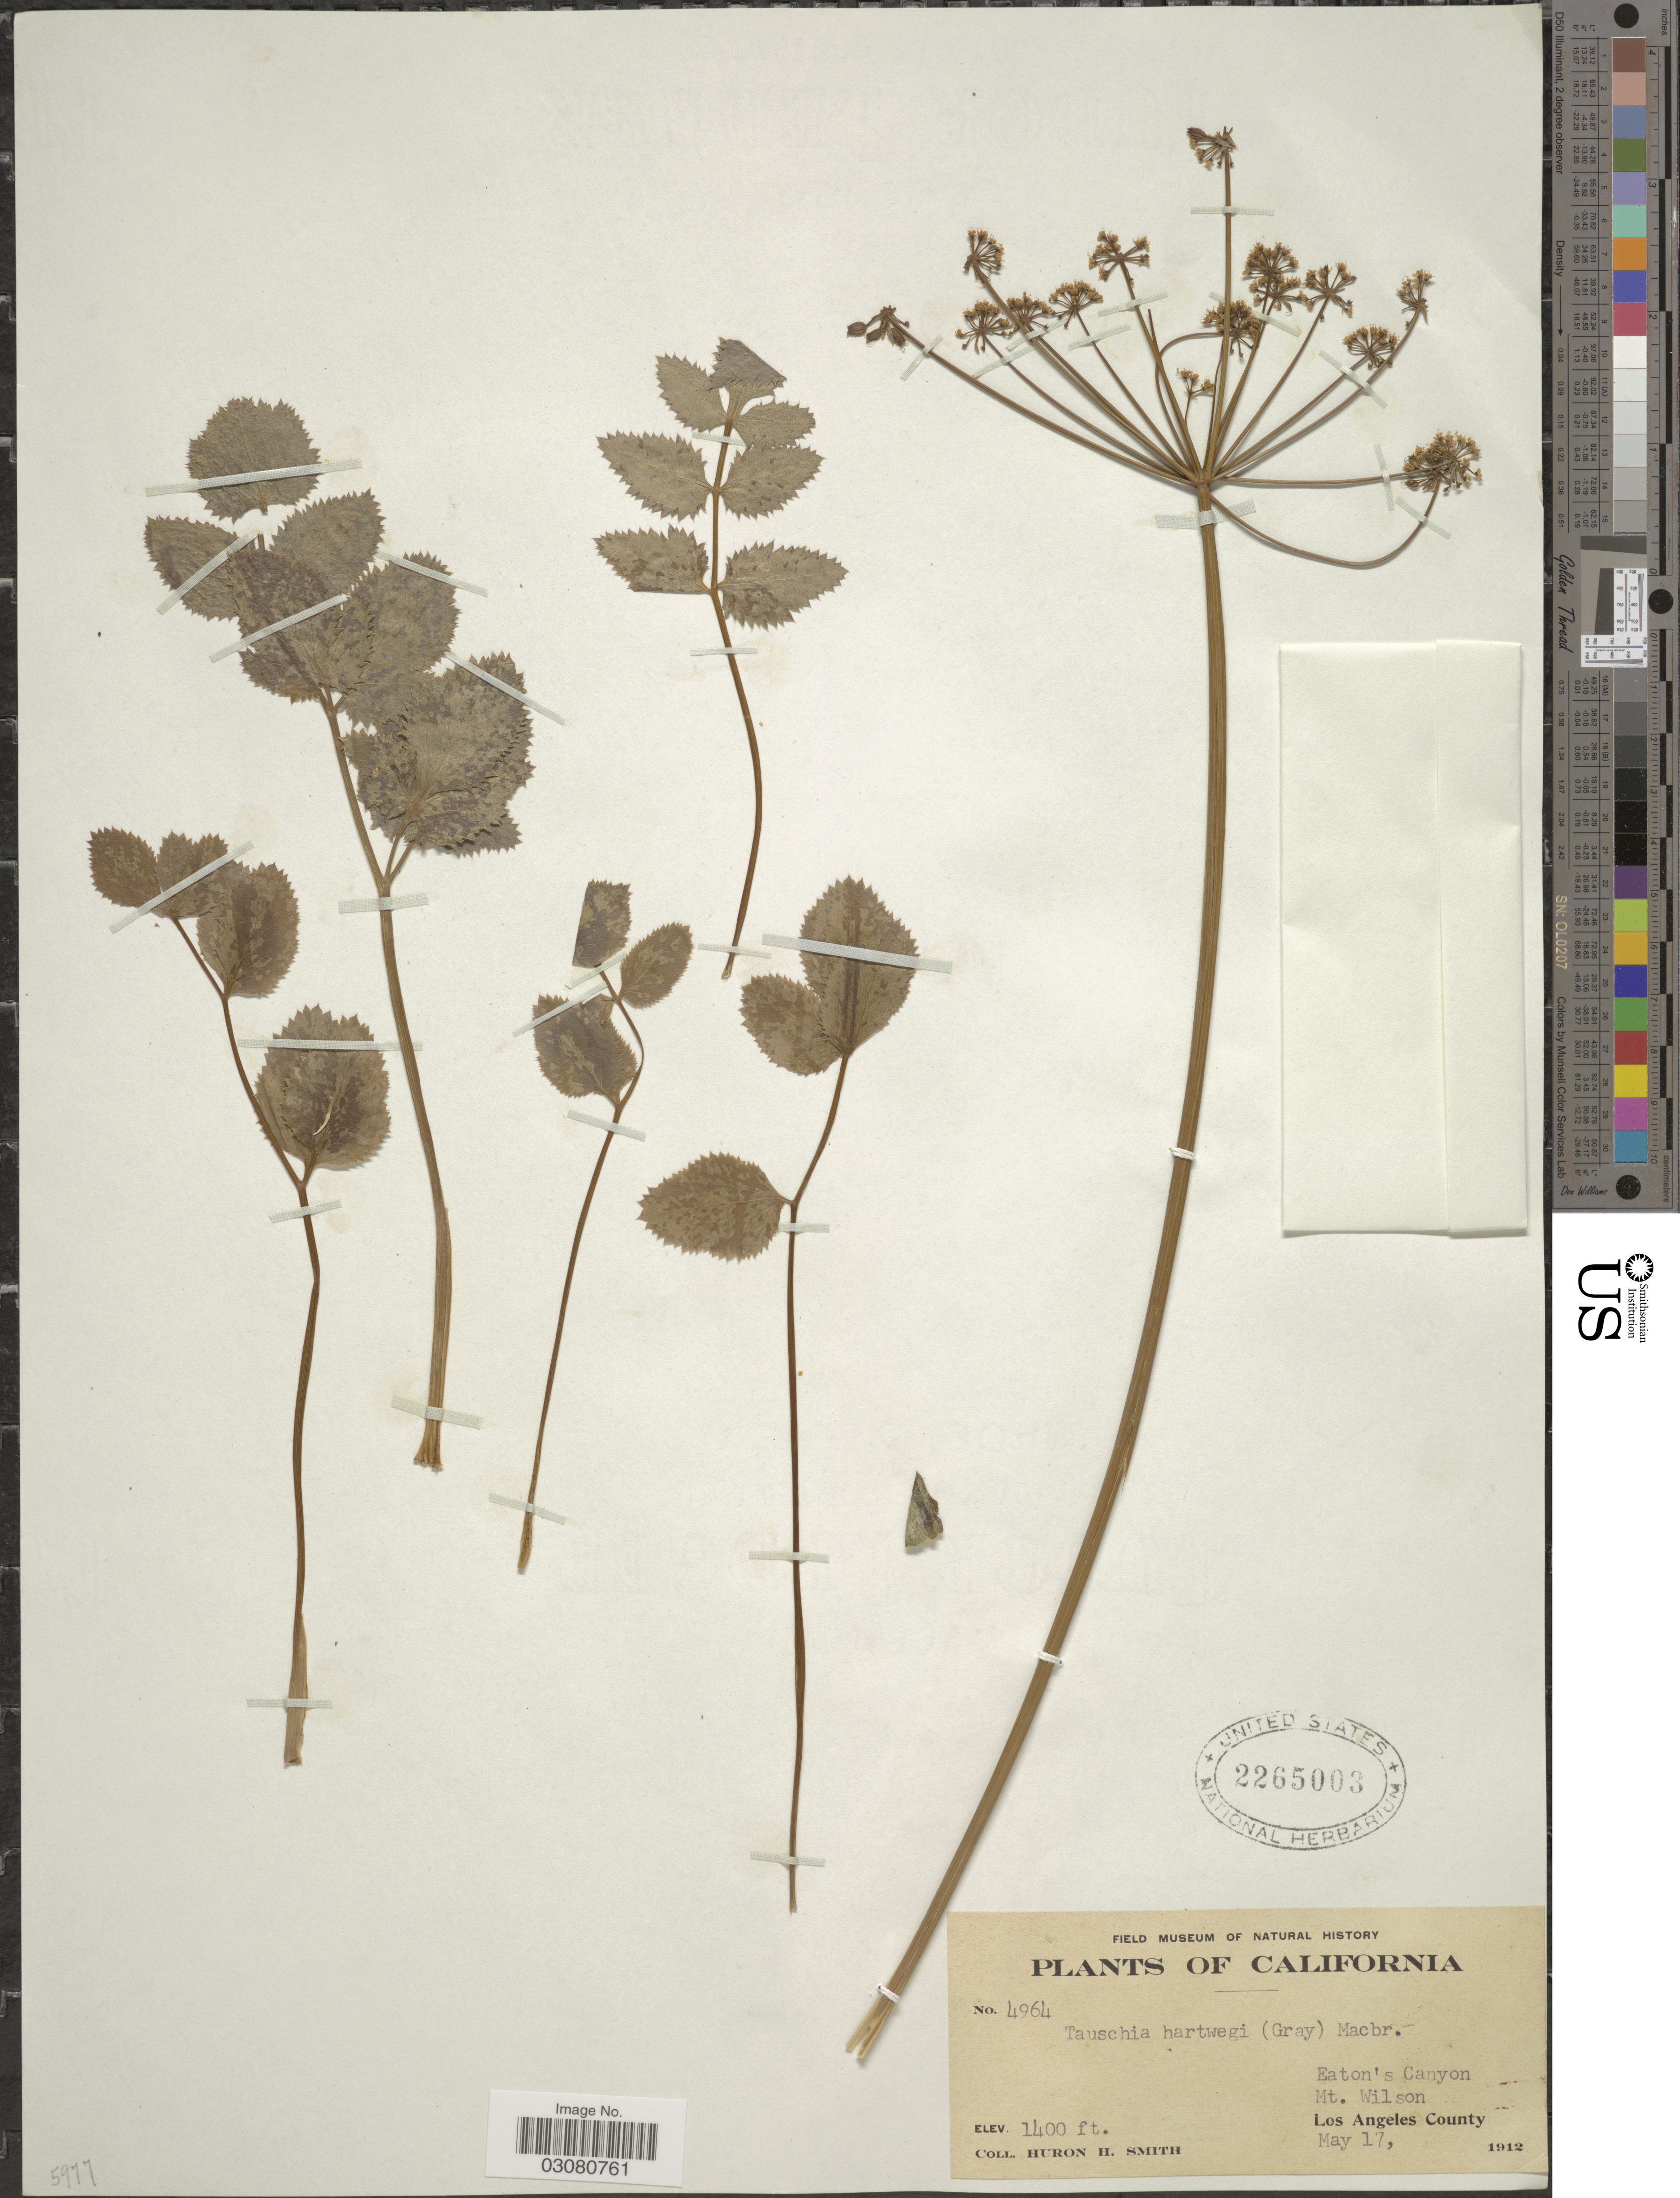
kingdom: Plantae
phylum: Tracheophyta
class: Magnoliopsida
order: Apiales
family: Apiaceae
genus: Tauschia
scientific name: Tauschia hartwegii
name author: (A. Gray) J.F. Macbr.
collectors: Huron H. Smith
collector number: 4964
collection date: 1912-05-17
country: United States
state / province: California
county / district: Los Angeles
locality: Eaton's Canyon. Mt. Wilson. Los Angeles County.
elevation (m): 427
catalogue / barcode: US 2265003